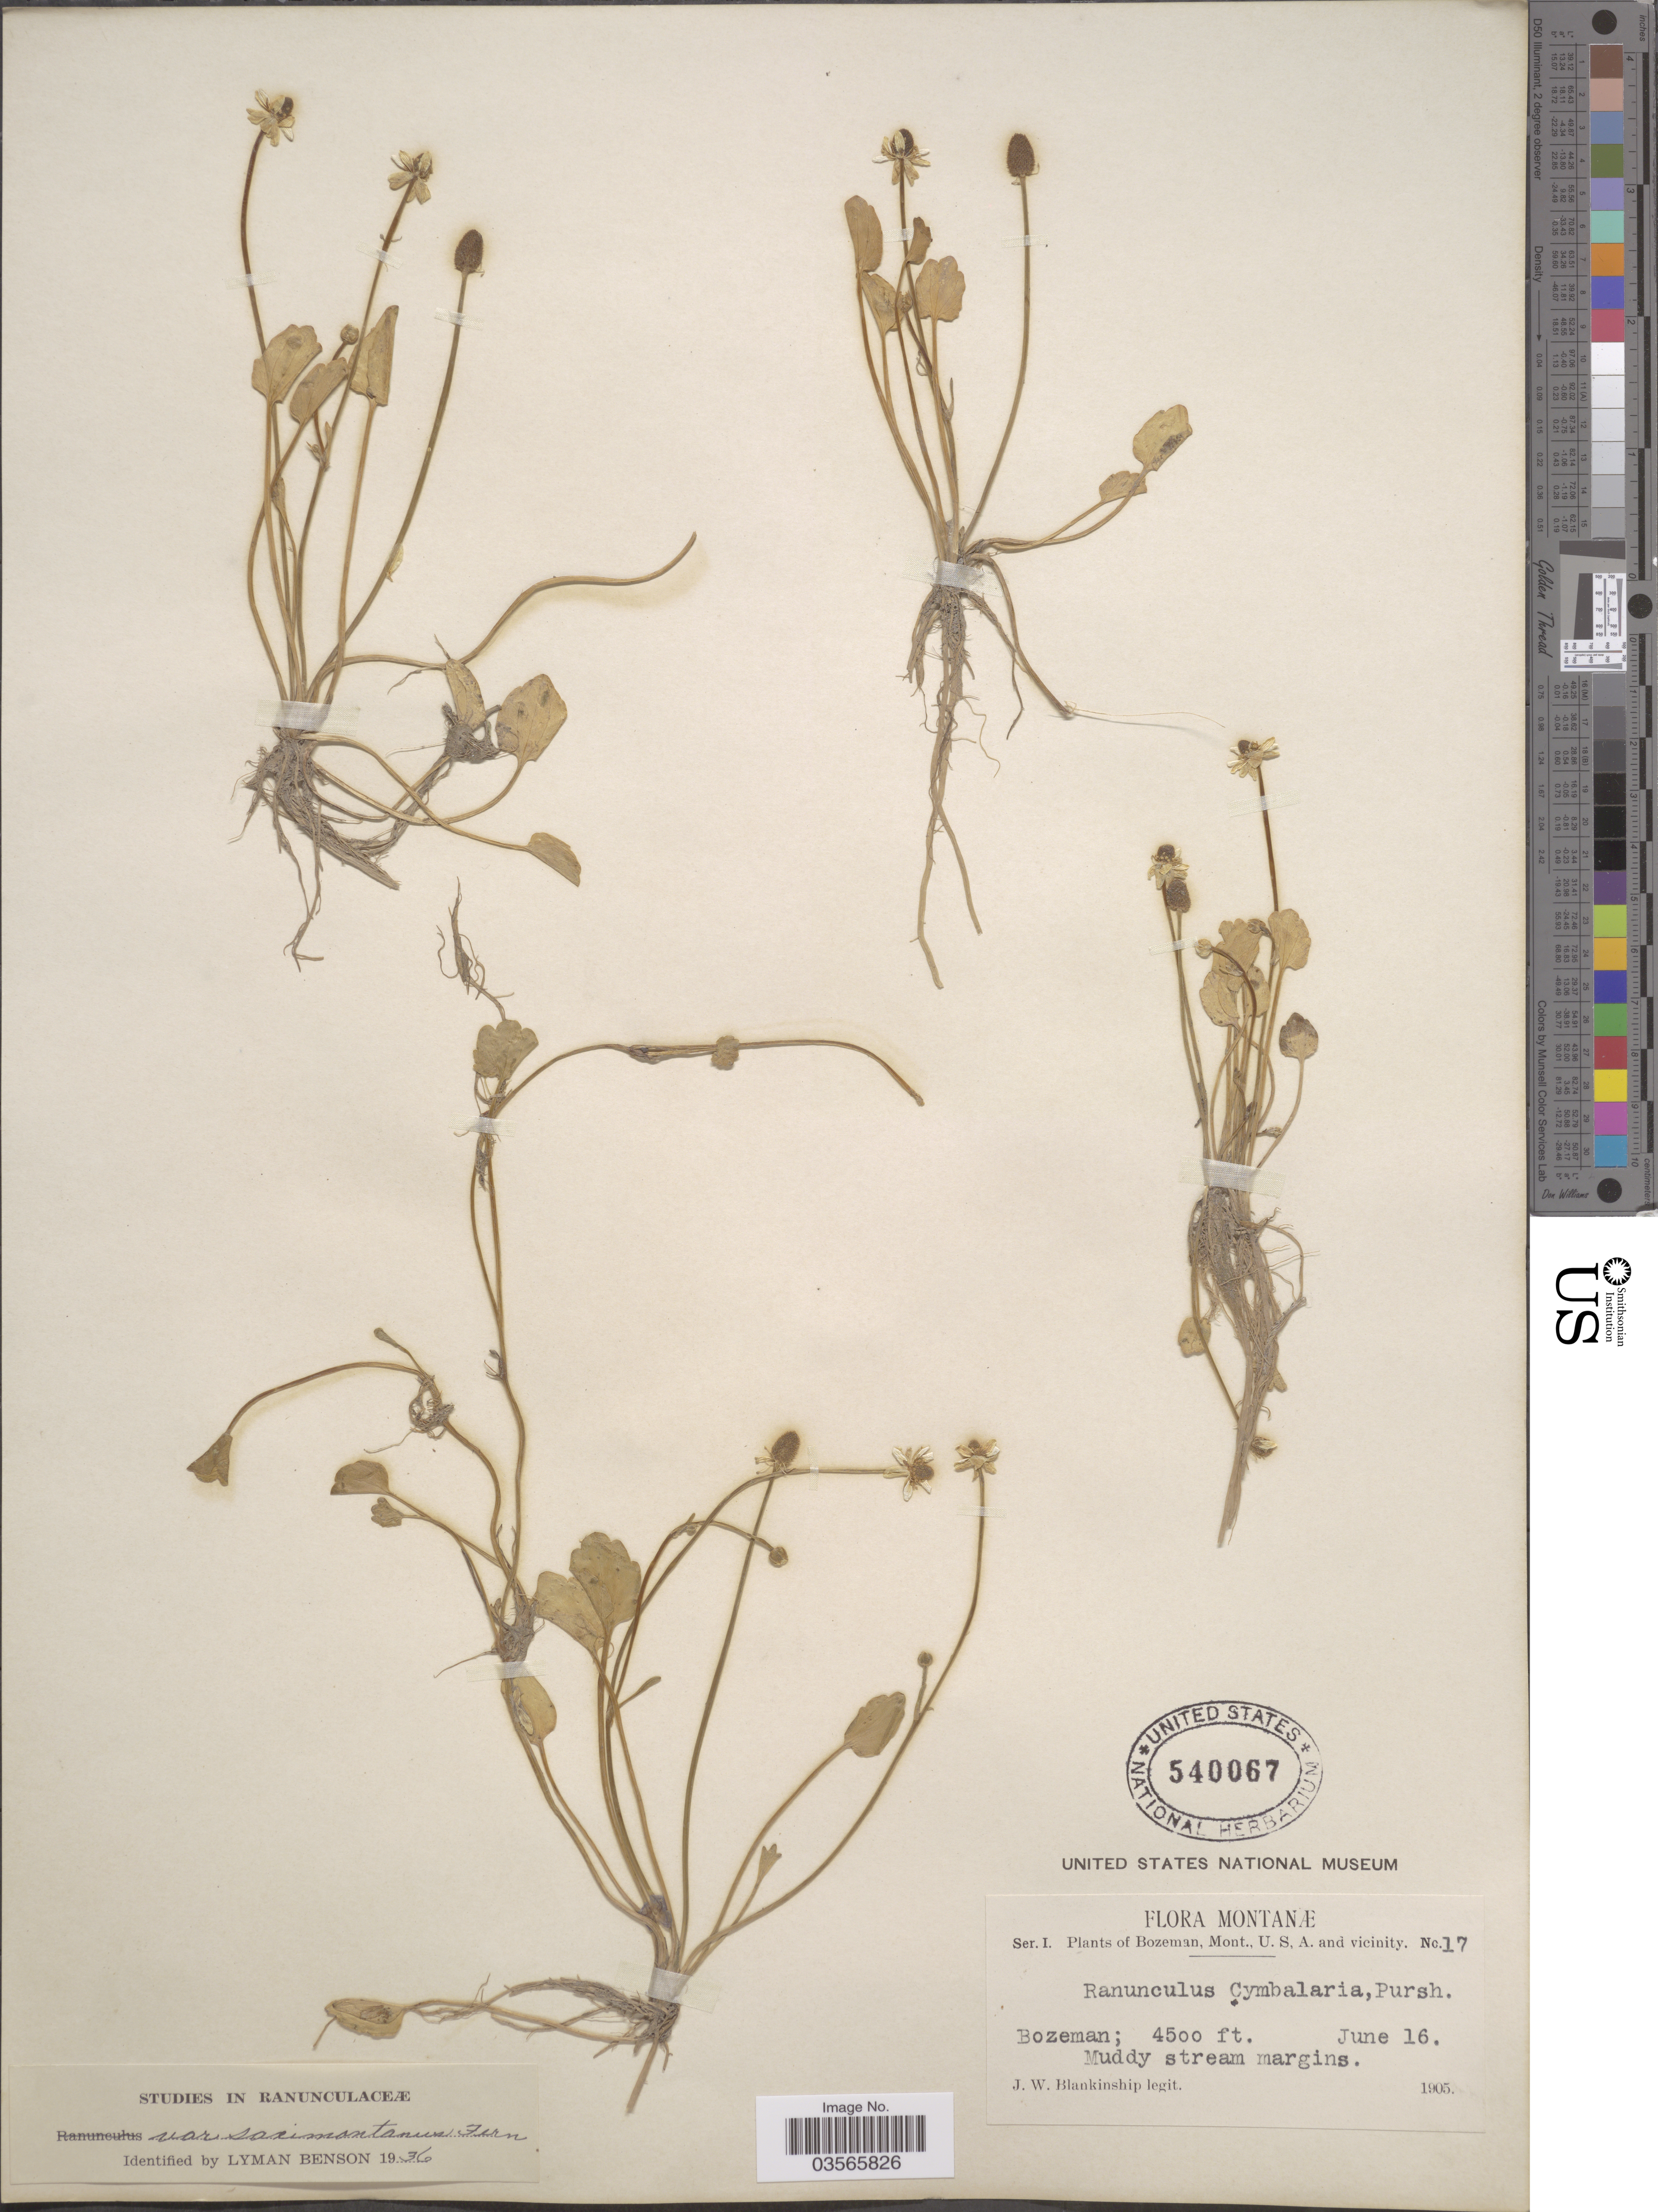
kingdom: Plantae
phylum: Tracheophyta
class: Magnoliopsida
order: Ranunculales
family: Ranunculaceae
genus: Halerpestes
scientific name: Halerpestes cymbalaria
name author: (Pursh) Greene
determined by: Strong, M. T., (US), Smithsonian Institution - National Museum of Natural History (UNITED STATES)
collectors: J. W. Blankinship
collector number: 17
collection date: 1905-06-16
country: United States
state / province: Montana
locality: Bozeman, Mont., U.S.A. and vicinity.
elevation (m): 1372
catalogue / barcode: US 540067